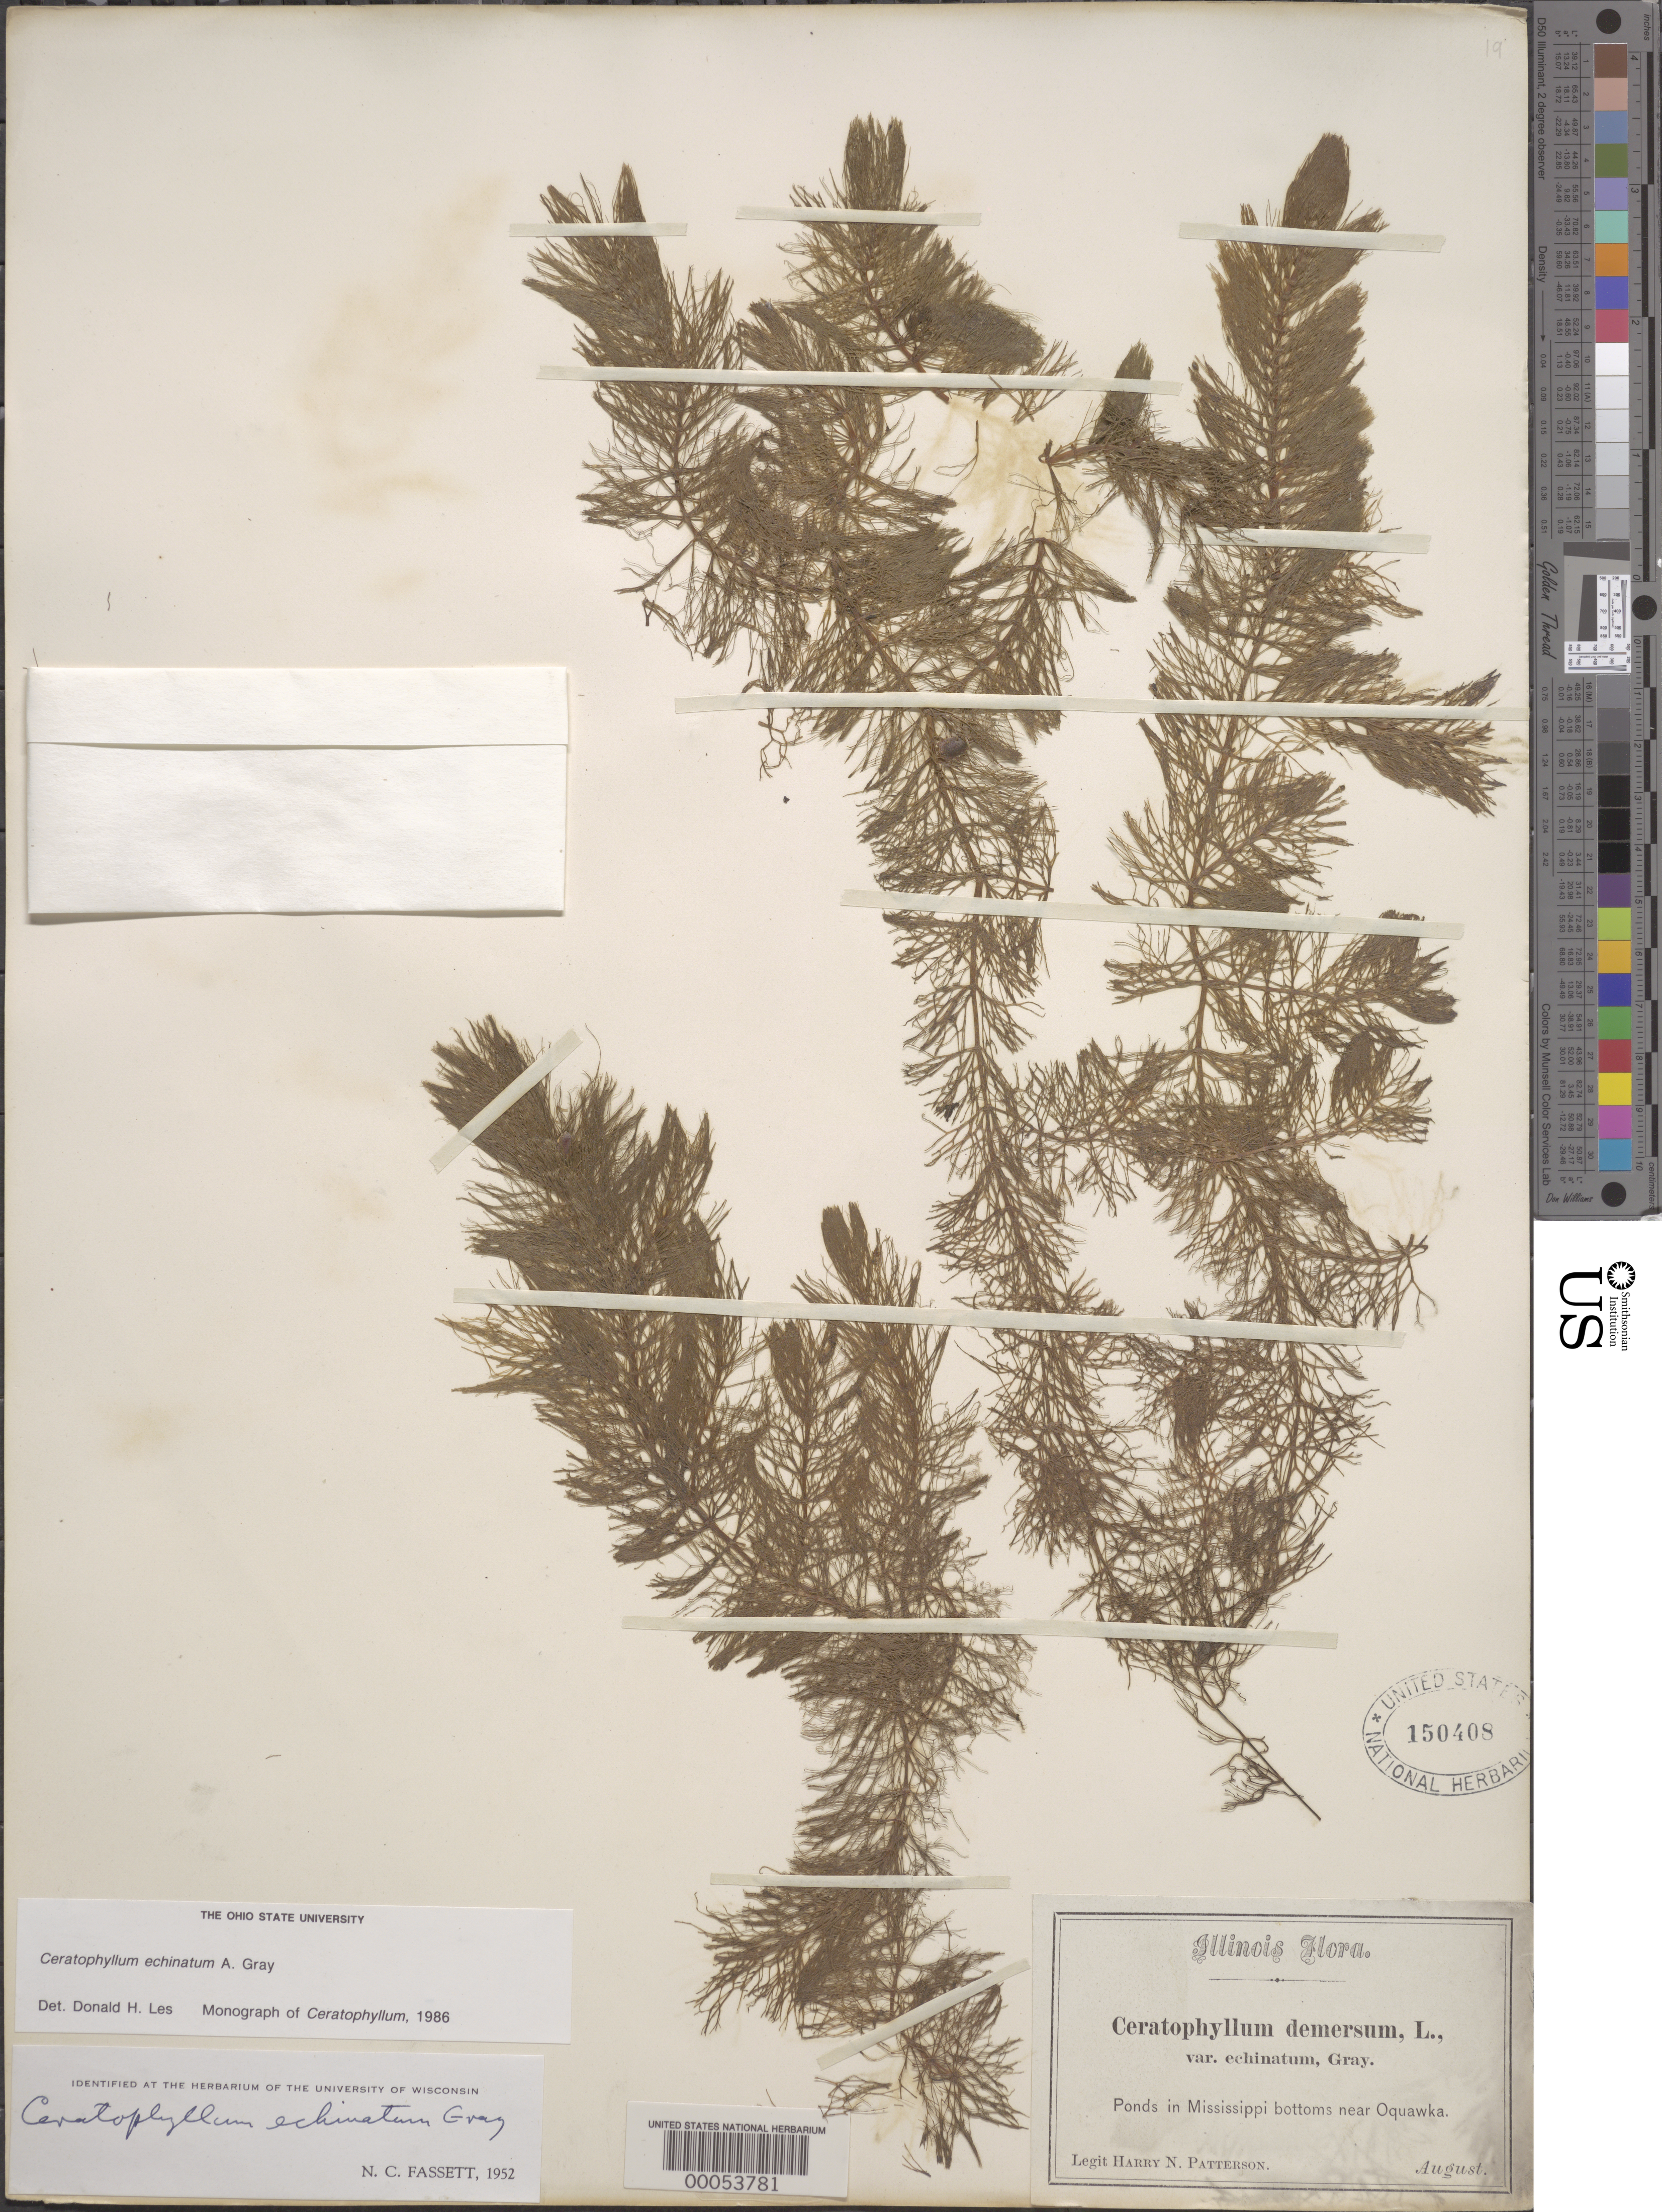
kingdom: Plantae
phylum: Tracheophyta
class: Magnoliopsida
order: Ceratophyllales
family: Ceratophyllaceae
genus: Ceratophyllum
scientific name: Ceratophyllum demersum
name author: L.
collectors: H. N. Patterson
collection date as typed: Aug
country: United States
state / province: Illinois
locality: Ponds in mississippi bottom, near oquawka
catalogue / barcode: US 150408